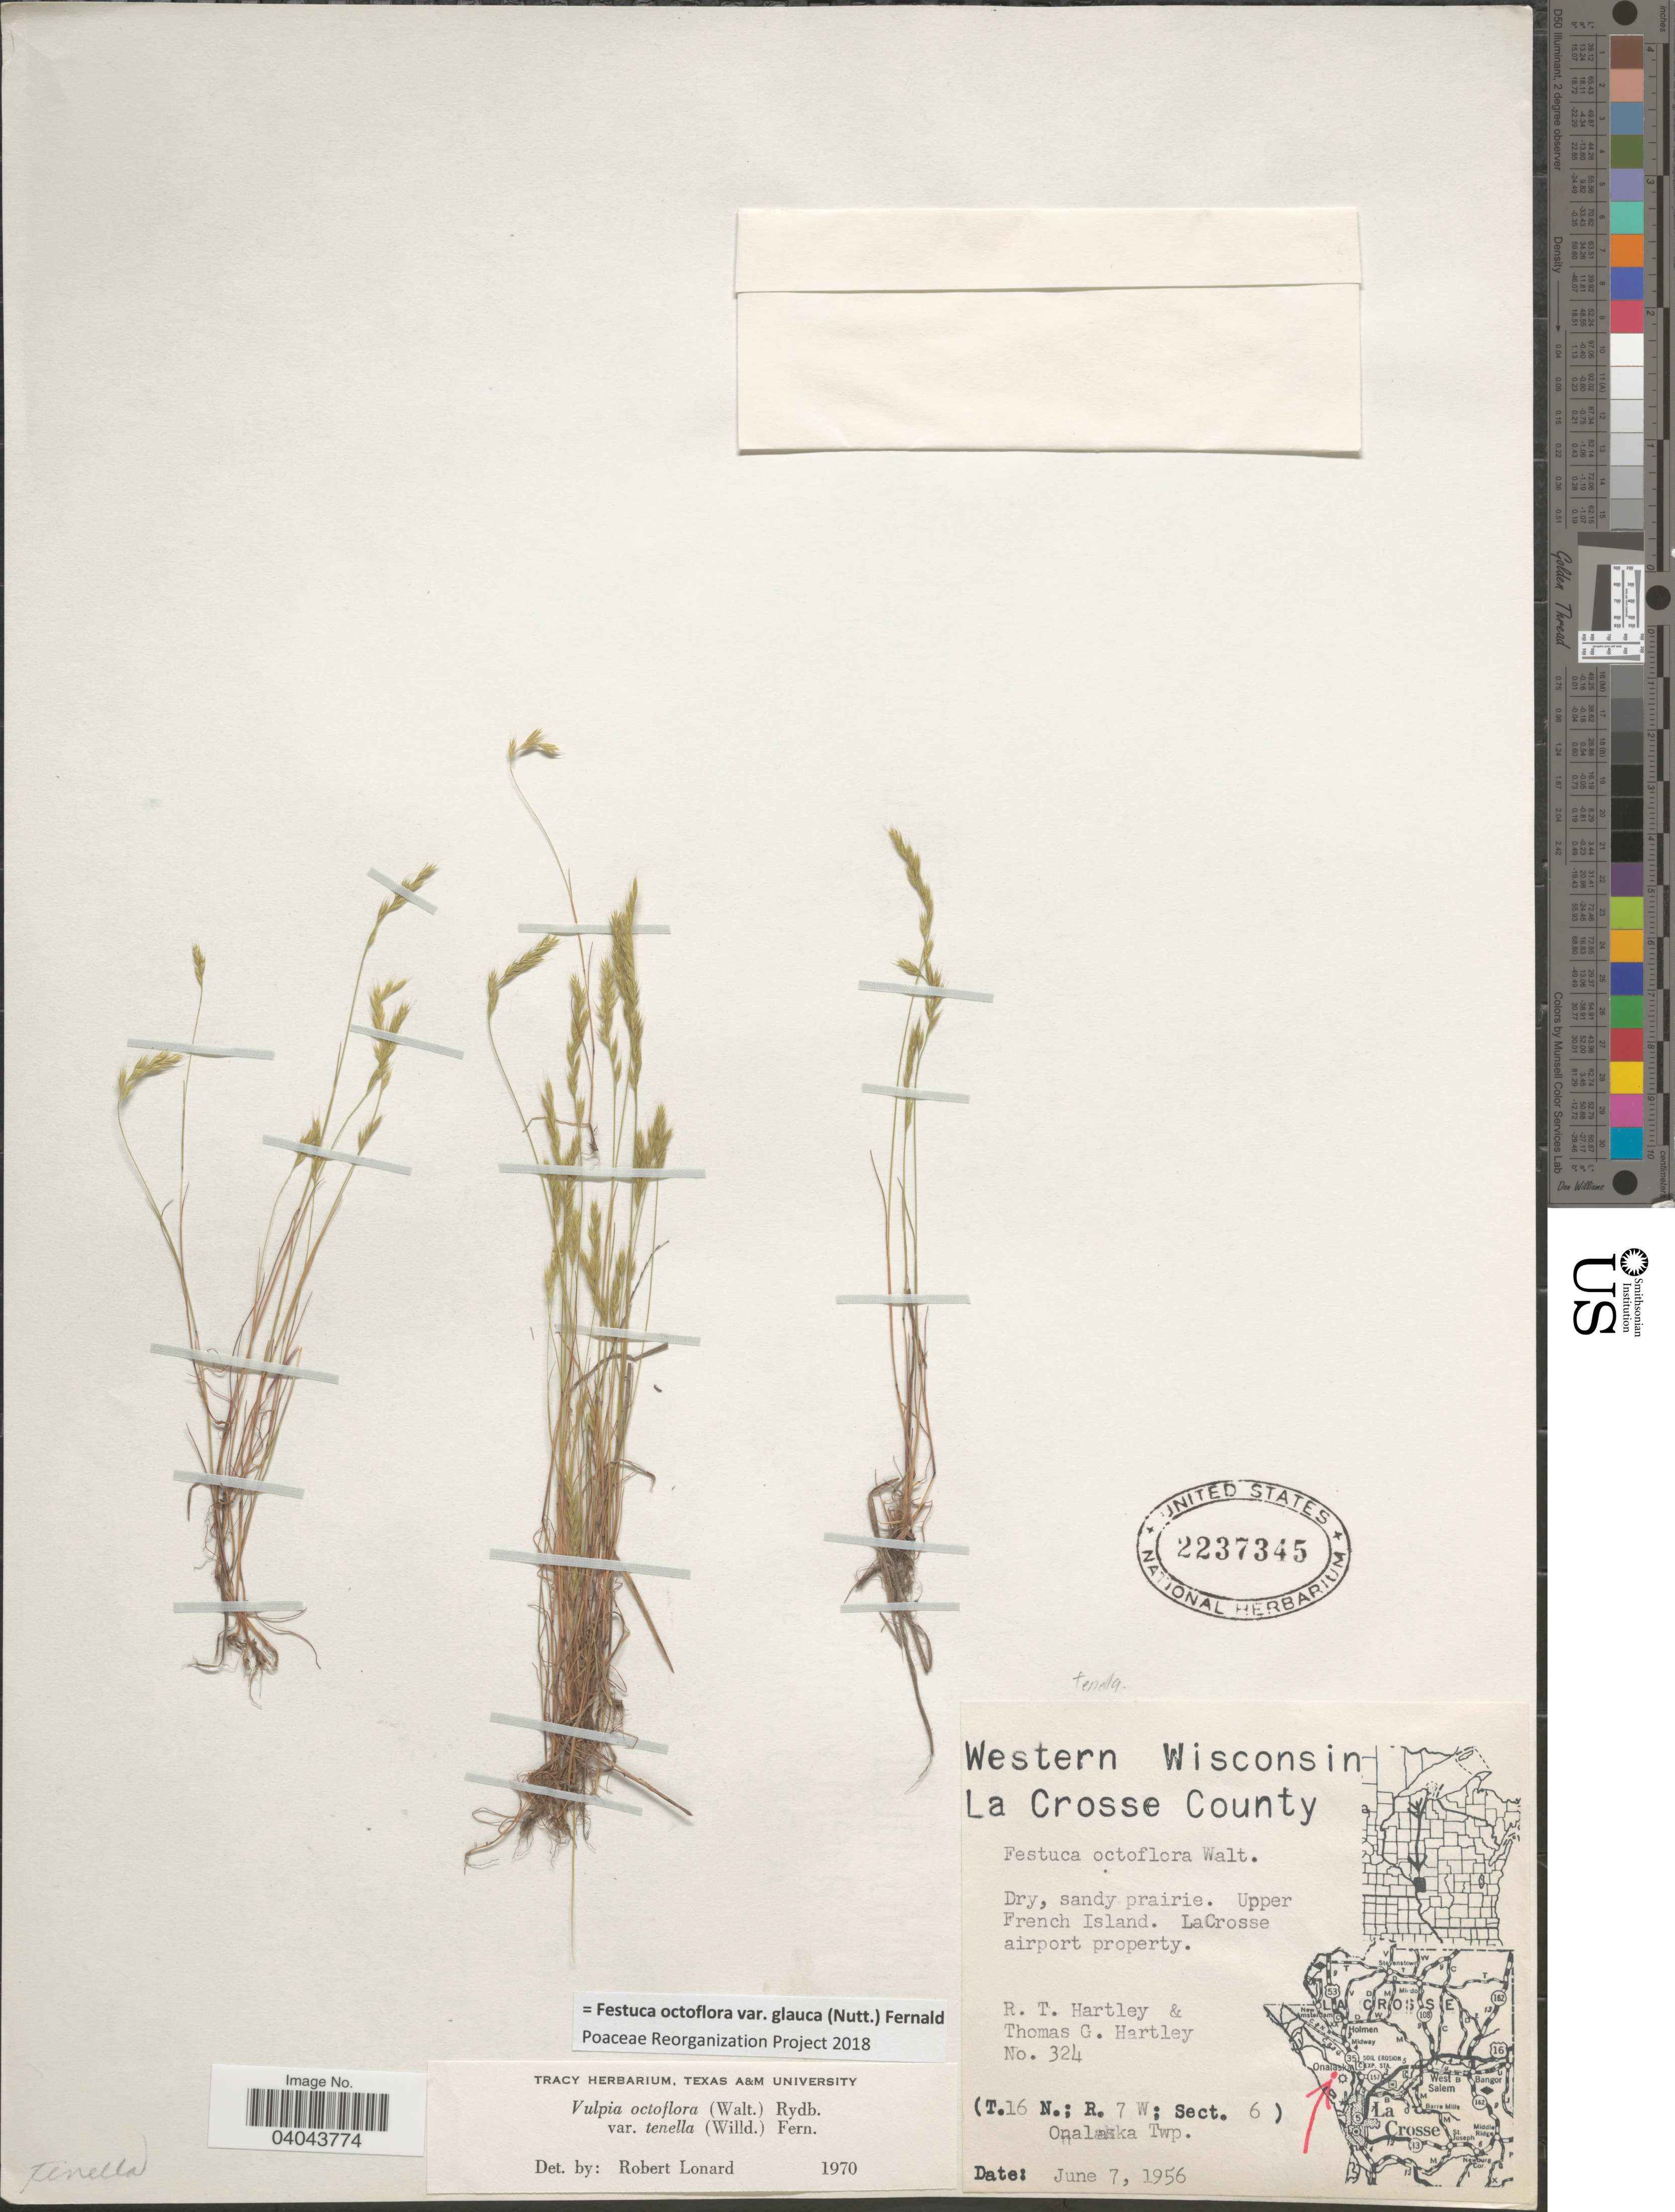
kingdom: Plantae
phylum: Tracheophyta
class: Liliopsida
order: Poales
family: Poaceae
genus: Festuca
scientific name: Festuca octoflora var. glauca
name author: (Nutt.) Fernald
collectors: R. T. Hartley & T. G. Hartley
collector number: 324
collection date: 1956-06-07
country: United States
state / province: Wisconsin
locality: Western Wisconsin. La Crosse County. Upper French Island. LaCrosse airport property. (T. 16 N.; R. 7 W.; Sect. 6) Onalaska Twp.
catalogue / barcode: US 2237345